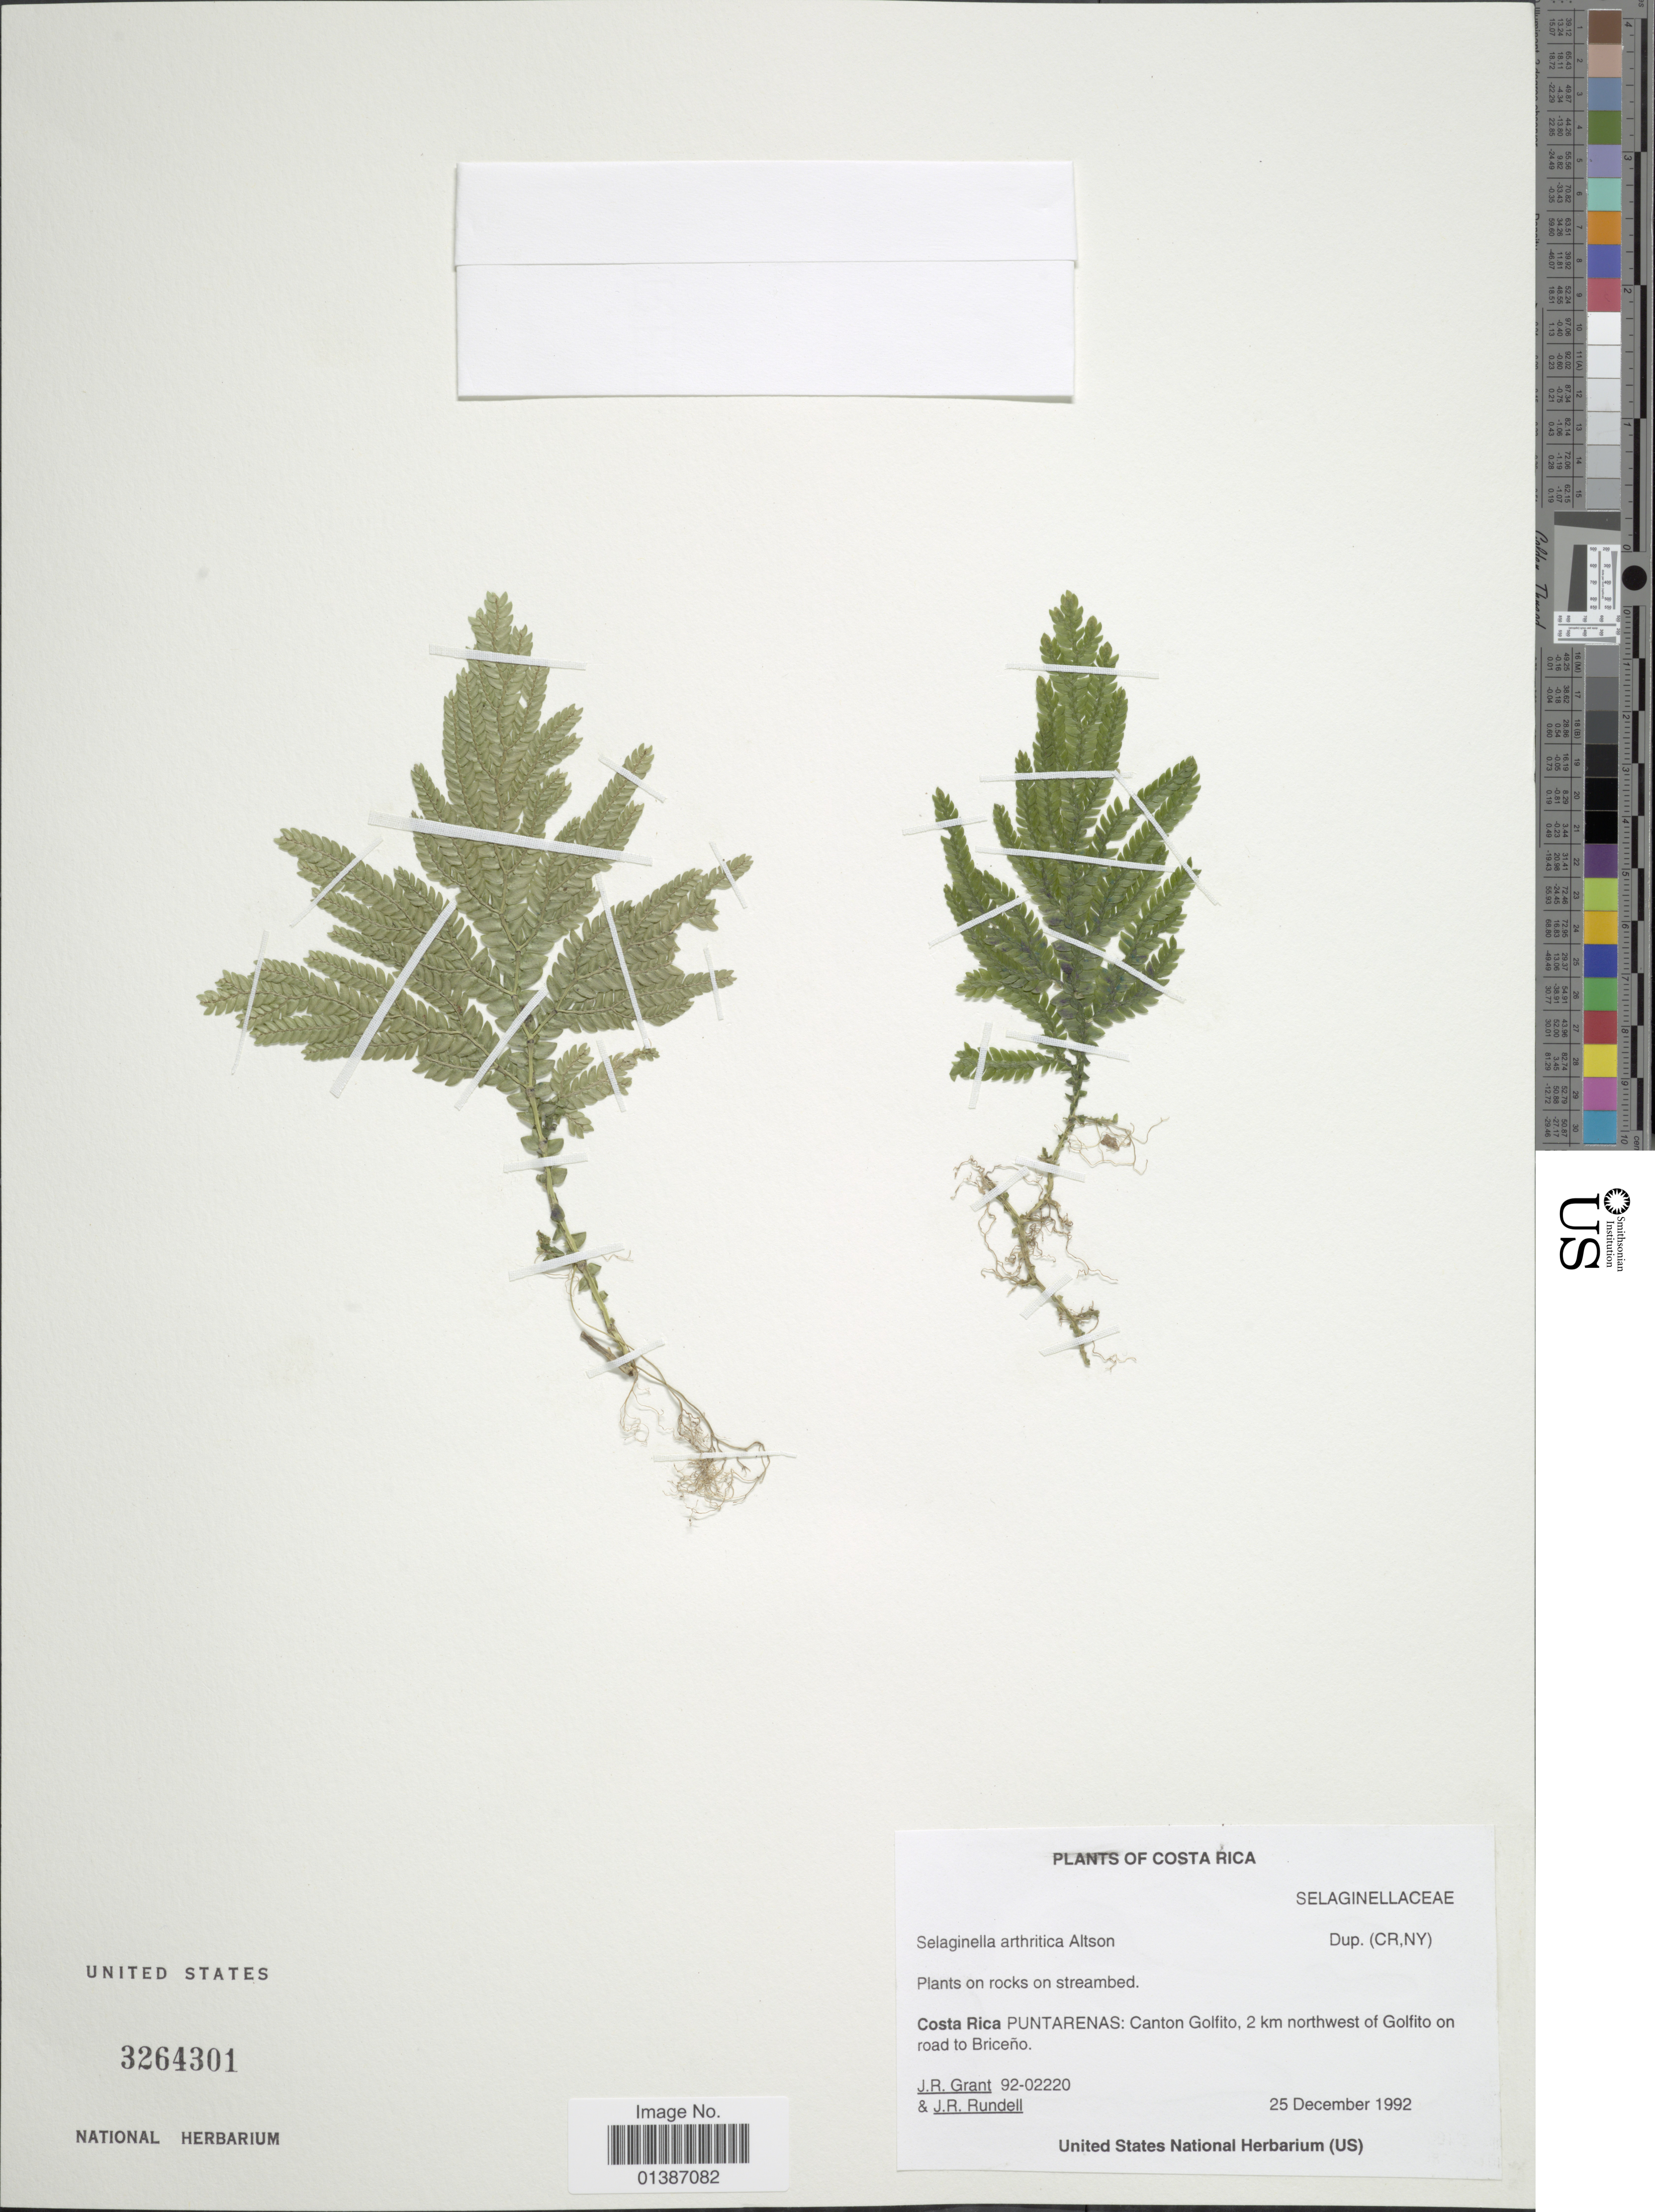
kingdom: Plantae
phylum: Tracheophyta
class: Lycopodiopsida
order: Selaginellales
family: Selaginellaceae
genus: Selaginella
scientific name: Selaginella arthritica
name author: Alston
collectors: J. Grant & J. R. Rundell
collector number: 92-02220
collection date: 1992-12-25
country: Costa Rica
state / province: Puntarenas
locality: Puntarenas: Canton Golfito, 2 km northwest of Golfito on road to Briceño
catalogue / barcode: US 3264301